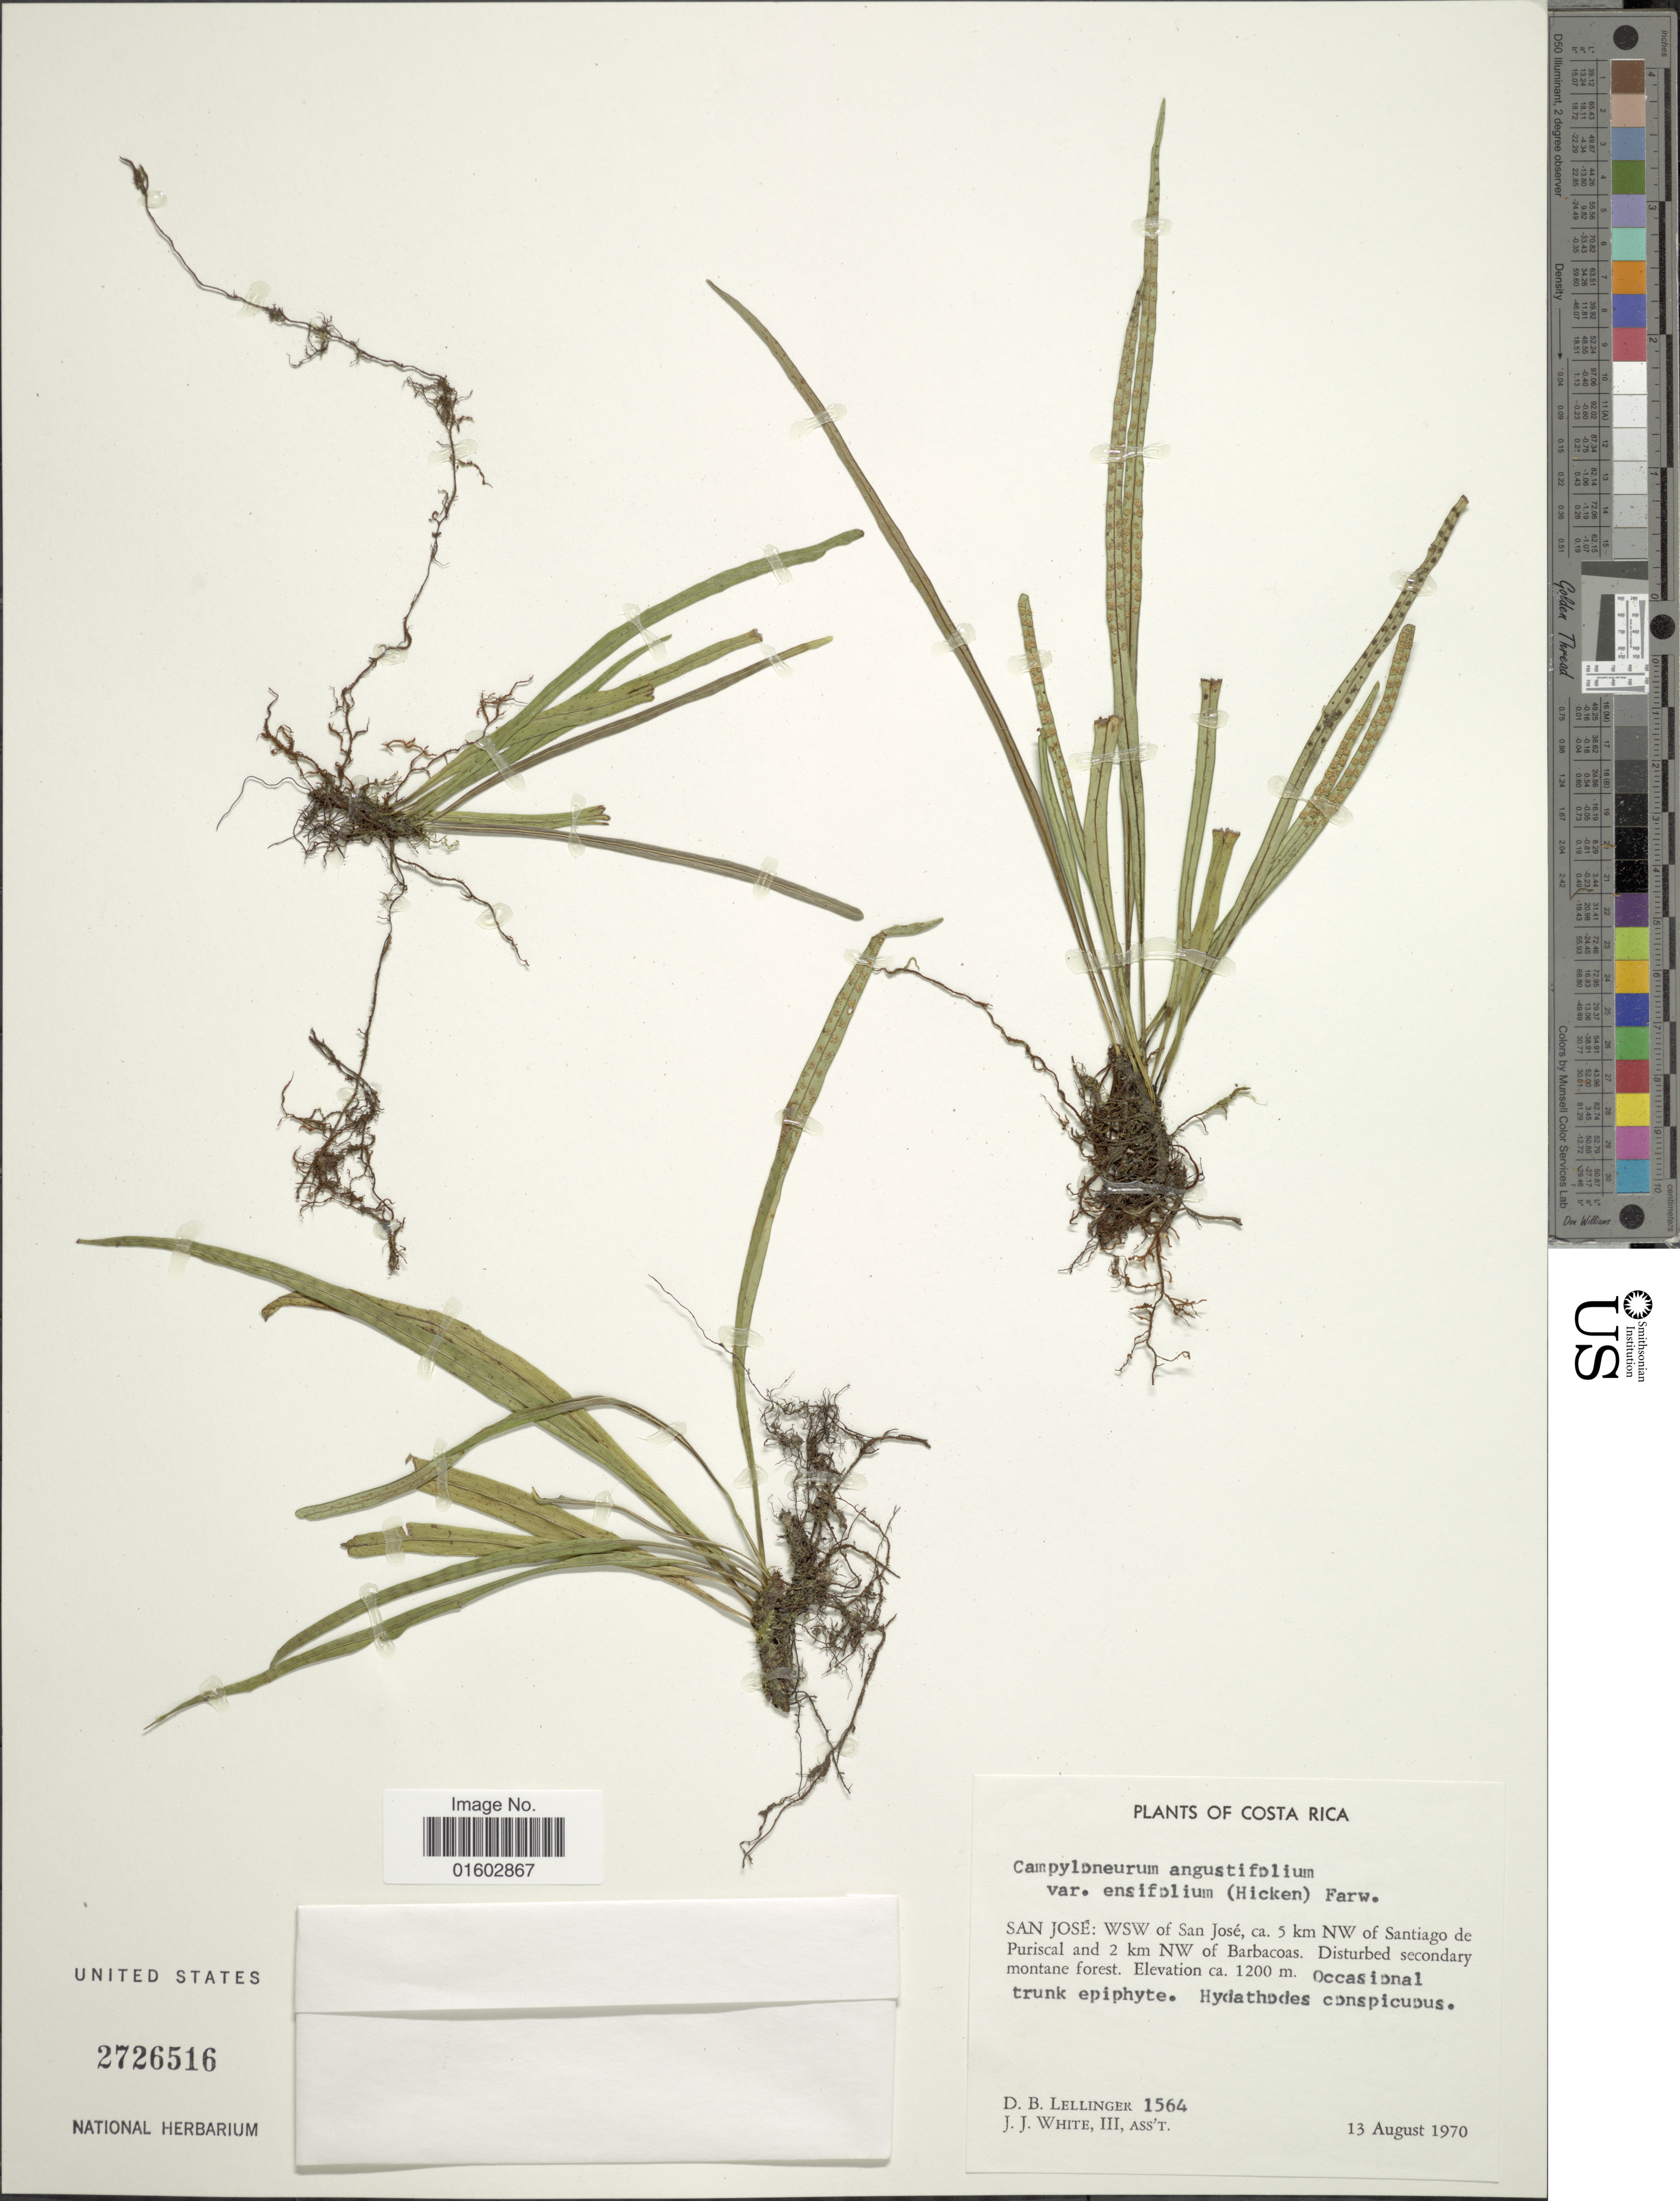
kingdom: Plantae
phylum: Tracheophyta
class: Polypodiopsida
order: Polypodiales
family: Polypodiaceae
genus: Campyloneurum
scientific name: Campyloneurum angustifolium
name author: (Sw.) Fée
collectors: D. B. Lellinger & J. J. White III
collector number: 1564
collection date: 1970-08-13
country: Costa Rica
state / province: San José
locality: WSW of San Jose, ca. 5 km NW of Santiago de Puriscal and 2 km NW of Barbacaos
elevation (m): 1200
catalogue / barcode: US 2726516